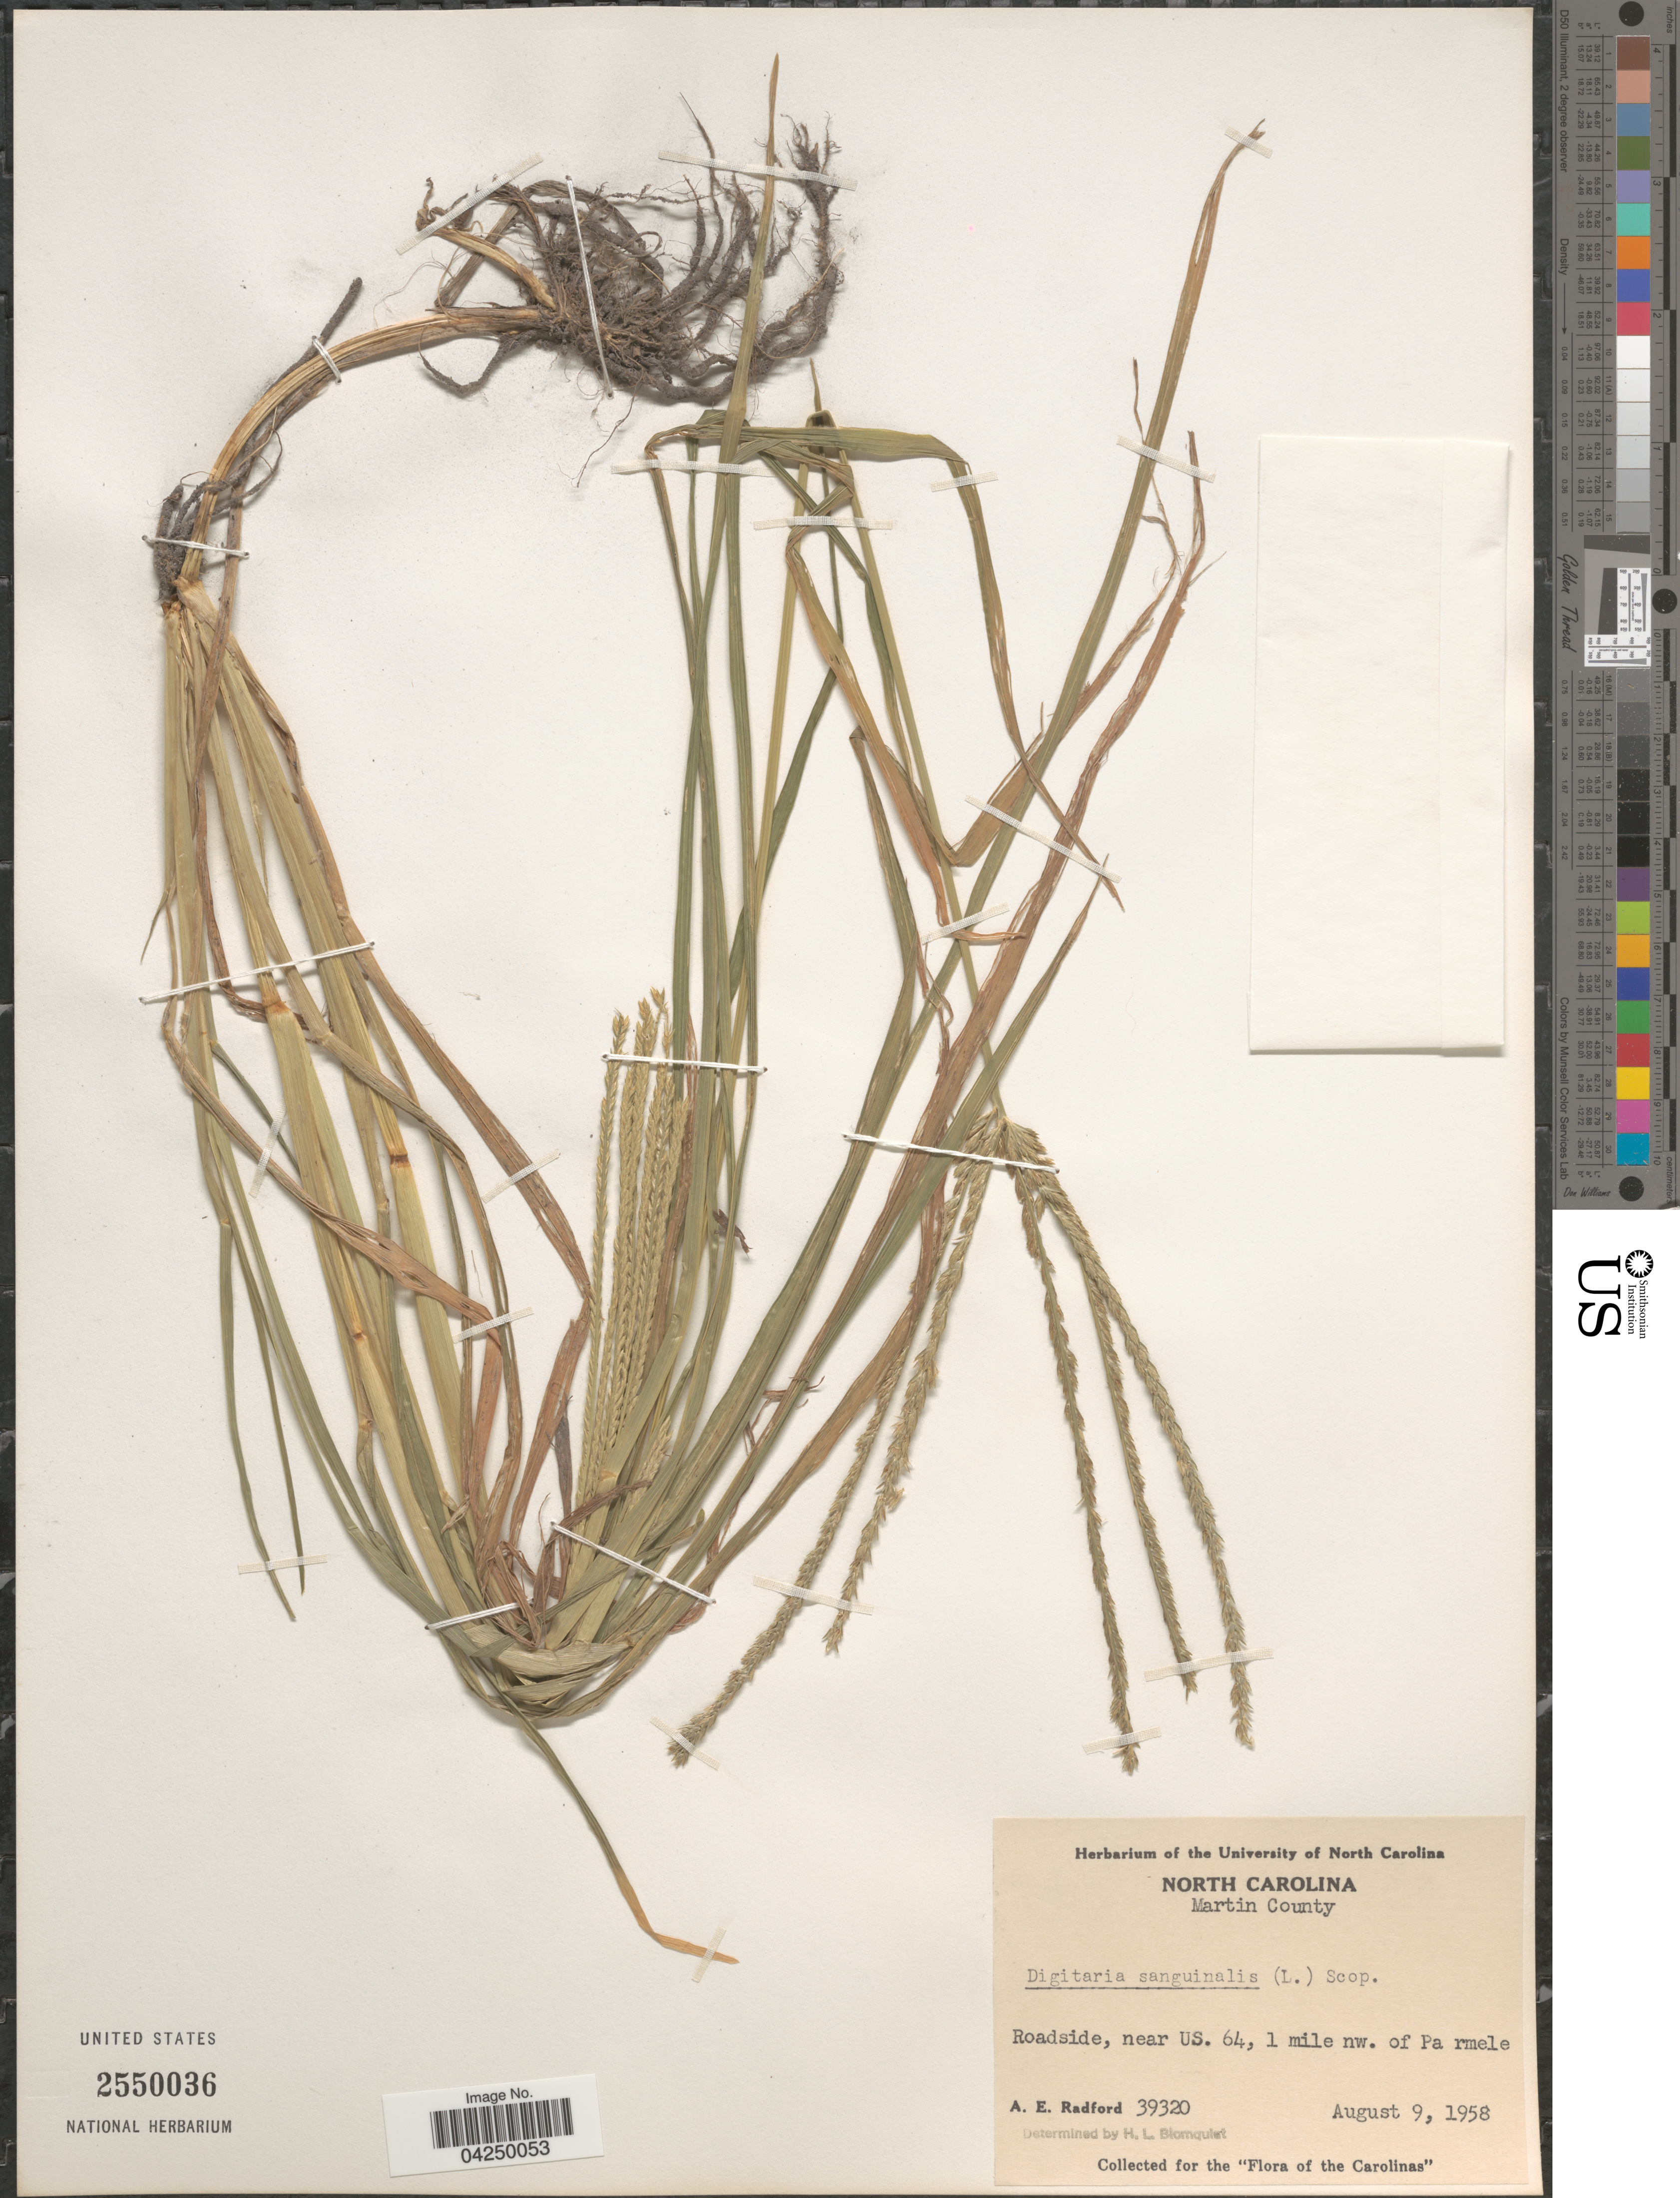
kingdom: Plantae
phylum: Tracheophyta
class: Liliopsida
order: Poales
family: Poaceae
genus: Digitaria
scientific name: Digitaria sanguinalis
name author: (L.) Scop.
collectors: A. E. Radford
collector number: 39320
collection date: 1958-08-09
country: United States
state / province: North Carolina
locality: Martin County. Roadside, near US. 64, 1 mile nw. of Parmele.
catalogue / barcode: US 2550036